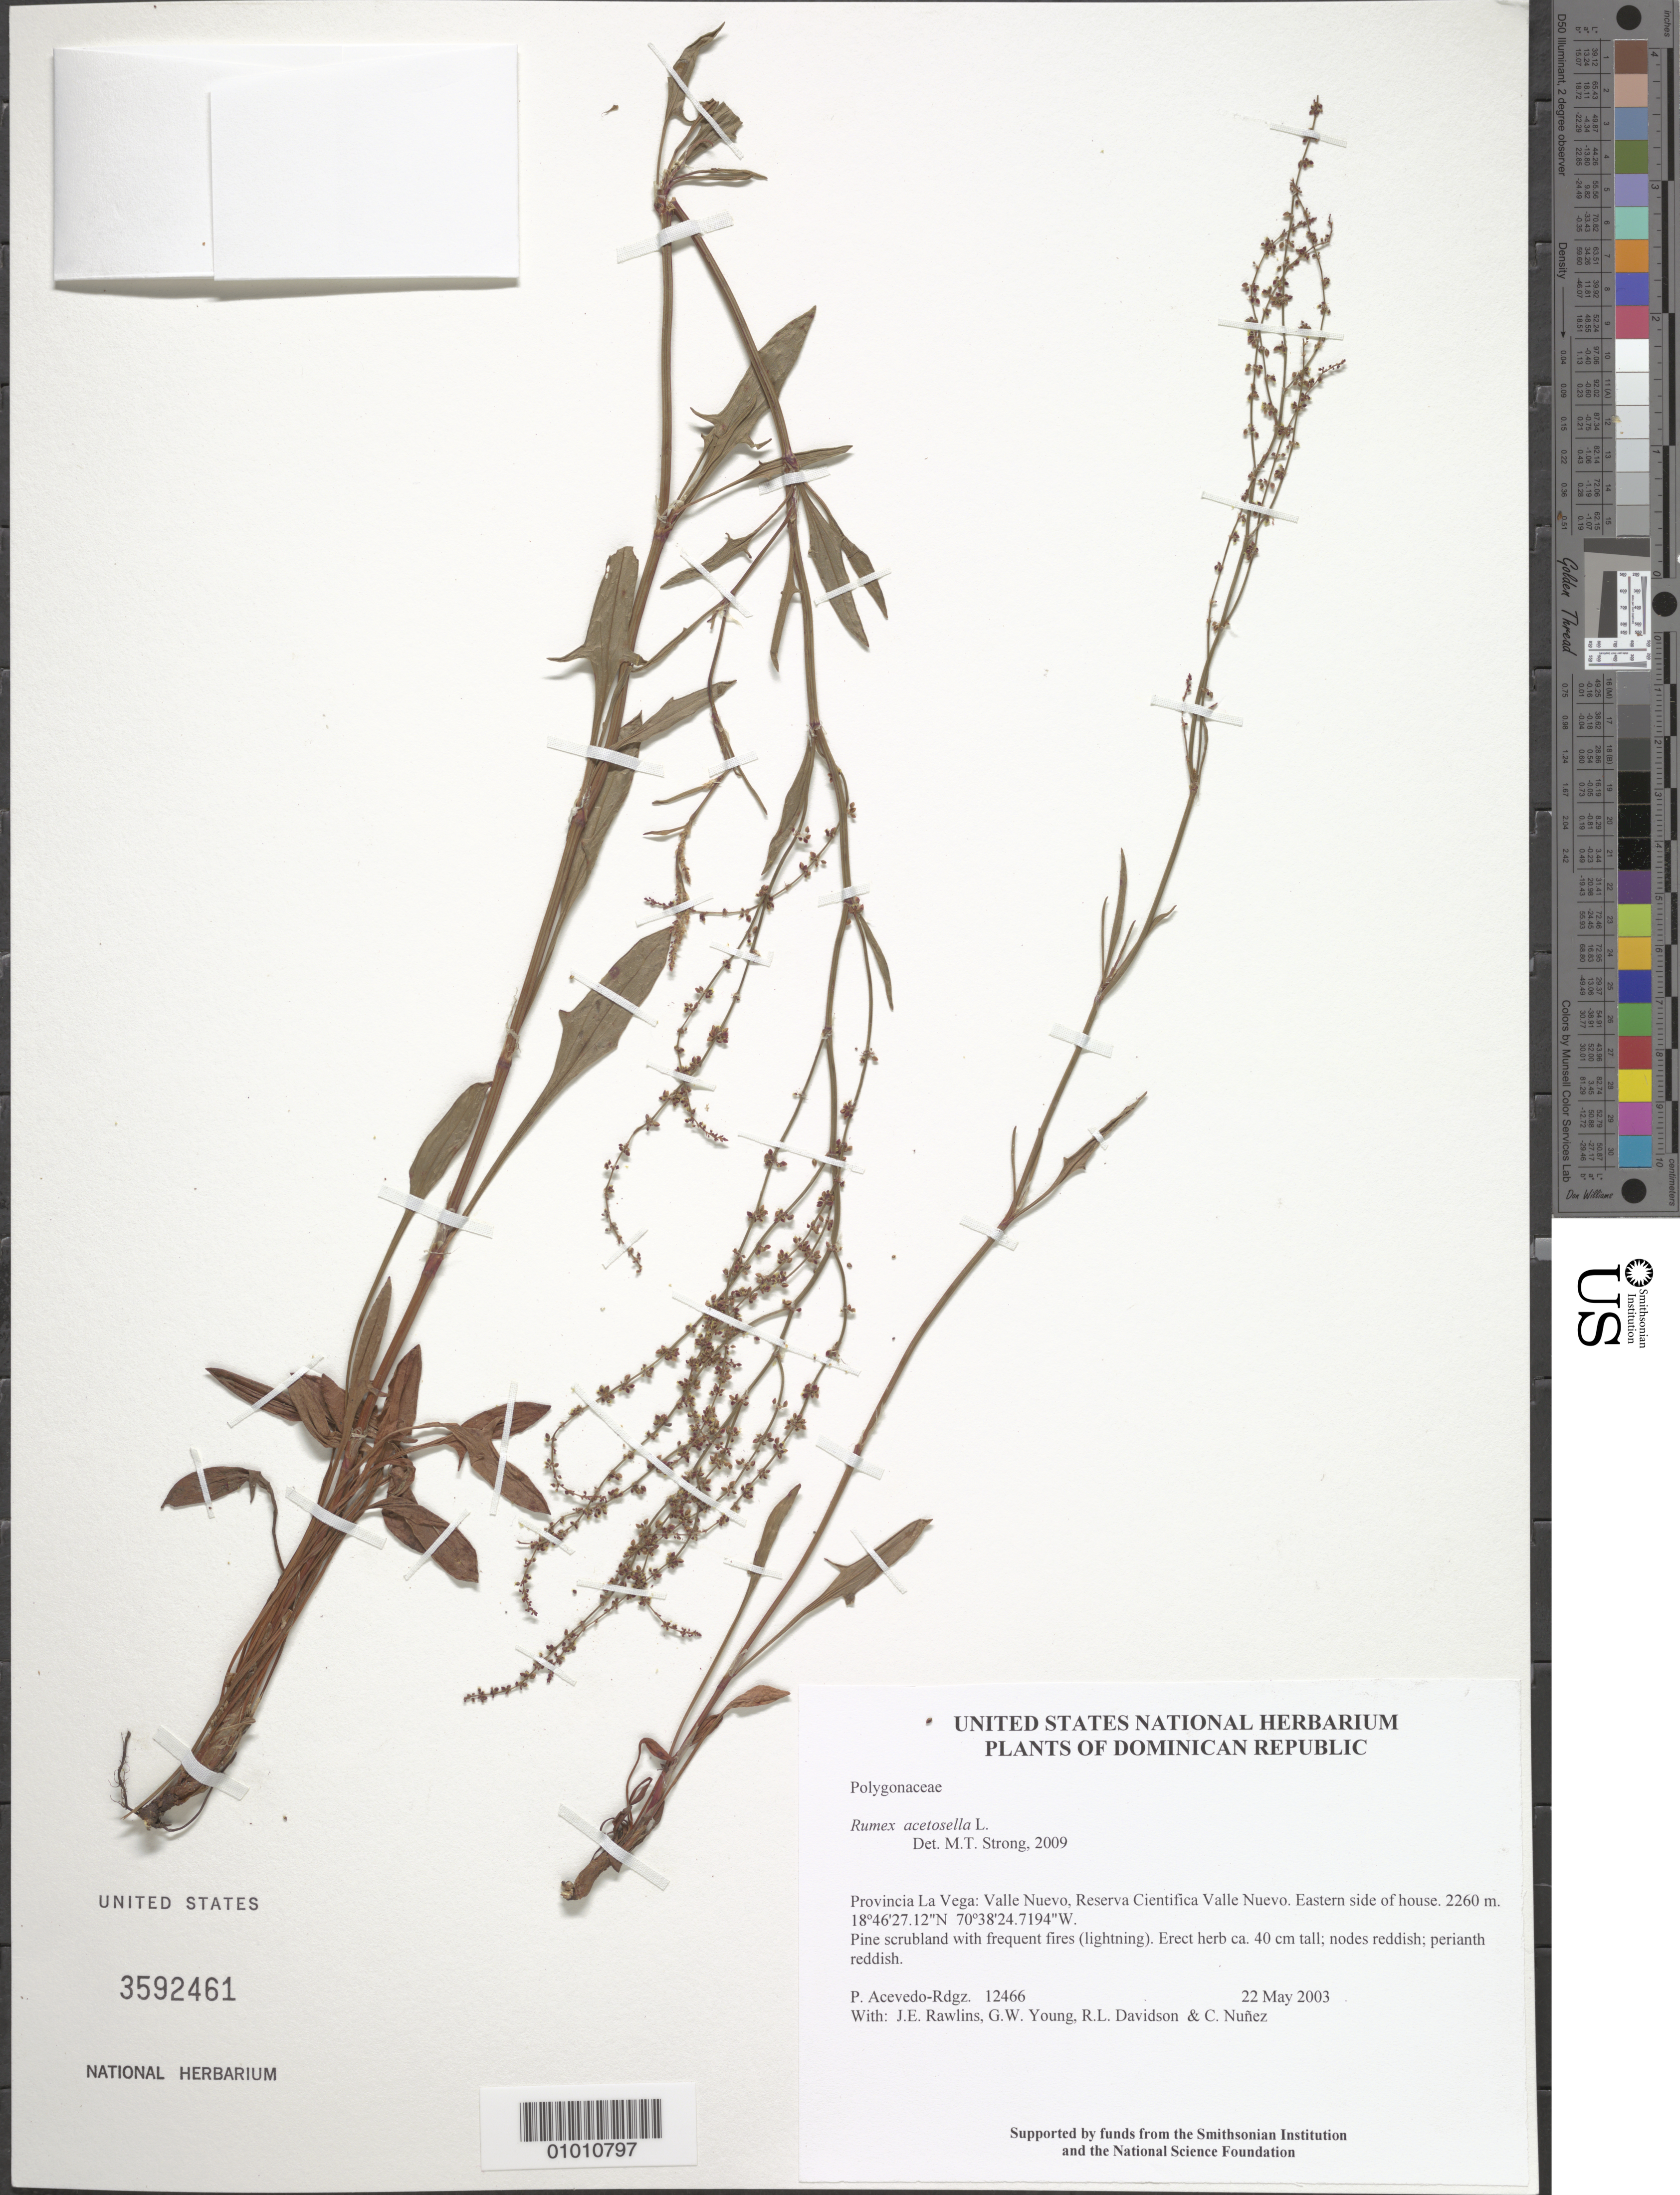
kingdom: Plantae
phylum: Tracheophyta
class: Magnoliopsida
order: Caryophyllales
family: Polygonaceae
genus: Rumex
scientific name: Rumex acetosella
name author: L.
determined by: Strong, M. T., (US), Smithsonian Institution - National Museum of Natural History (UNITED STATES)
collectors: P. Acevedo-Rodr., J. Rawlins, G. Young, R. Davidson & C. Nunez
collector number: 12466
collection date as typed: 22 May 2003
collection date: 2003-05-22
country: Dominican Republic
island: Hispaniola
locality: Provincia La Vega: Valle Nuevo, Reserva Cientifica Valle Nuevo. Eastern side of house.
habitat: Pine scrubland with frequent fires (lightning).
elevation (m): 2260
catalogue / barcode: US 3592461